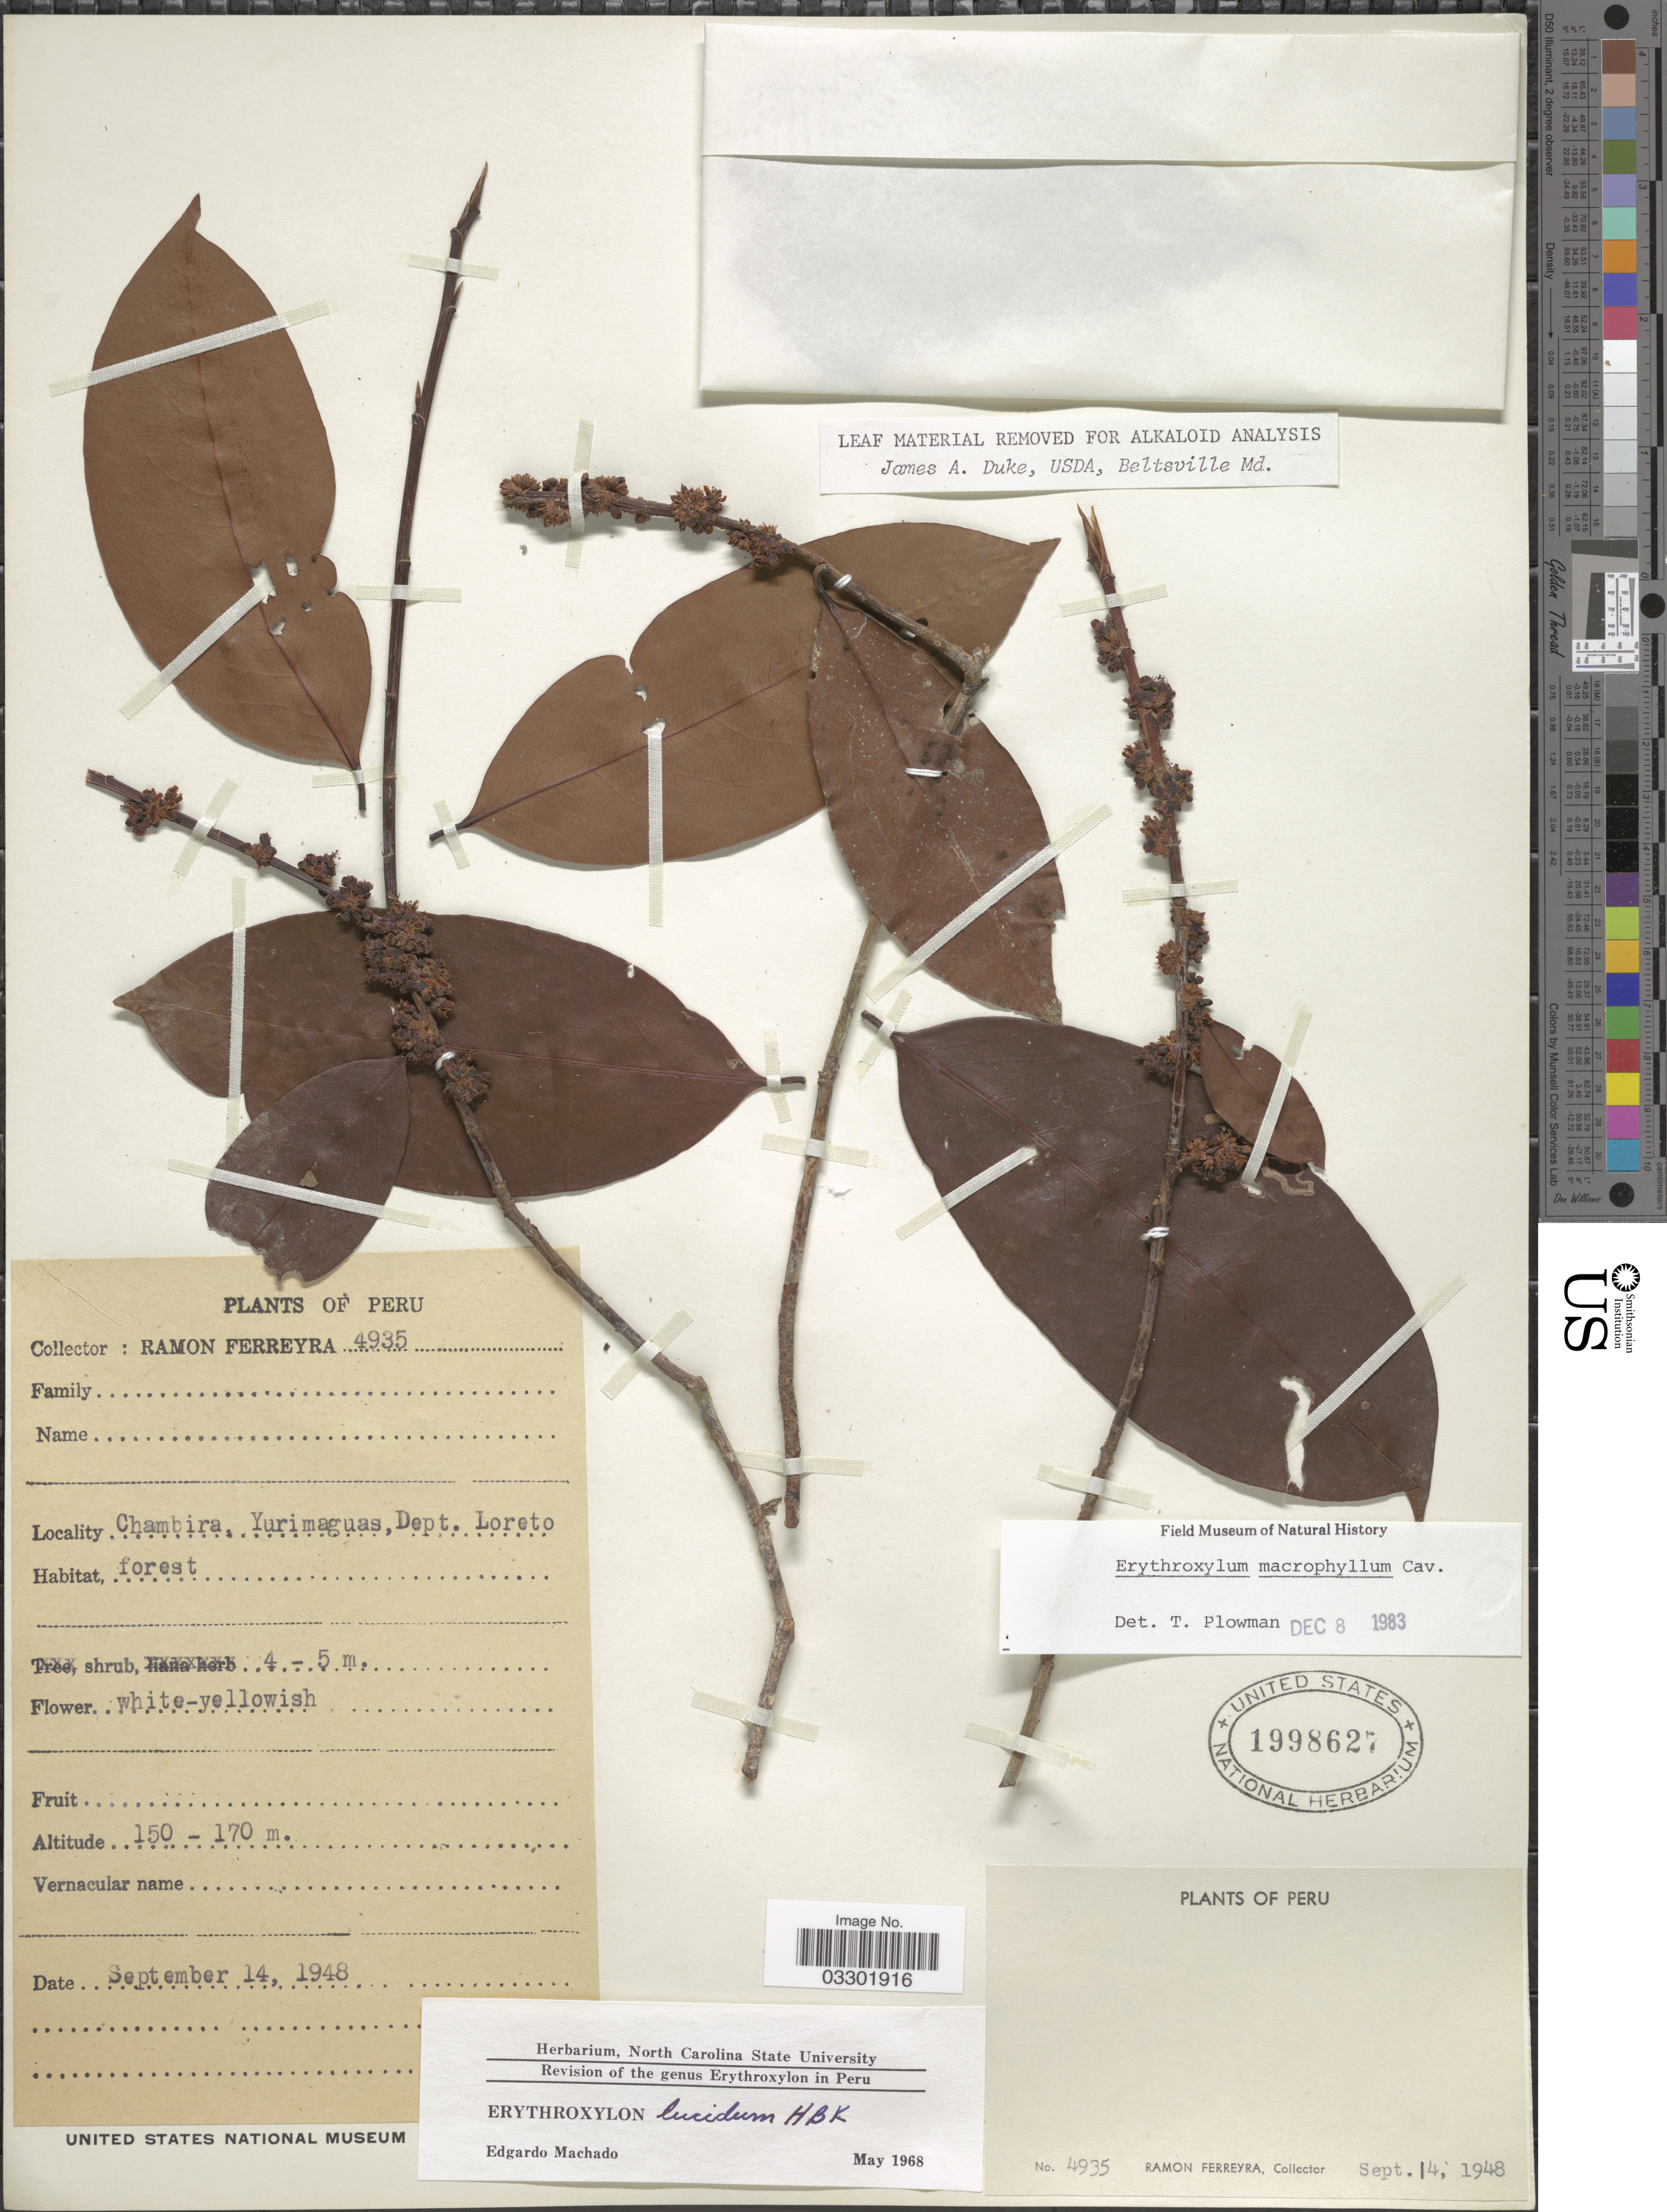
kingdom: Plantae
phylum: Tracheophyta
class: Magnoliopsida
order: Malpighiales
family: Erythroxylaceae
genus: Erythroxylum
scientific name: Erythroxylum macrophyllum var. macrophyllum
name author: Cav.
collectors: R. A. Ferreyra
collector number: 4935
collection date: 1948-09-14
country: Peru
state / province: Loreto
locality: Chambira, Yurimaguas, Dept. Loreto.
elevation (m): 150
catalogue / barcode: US 1998627